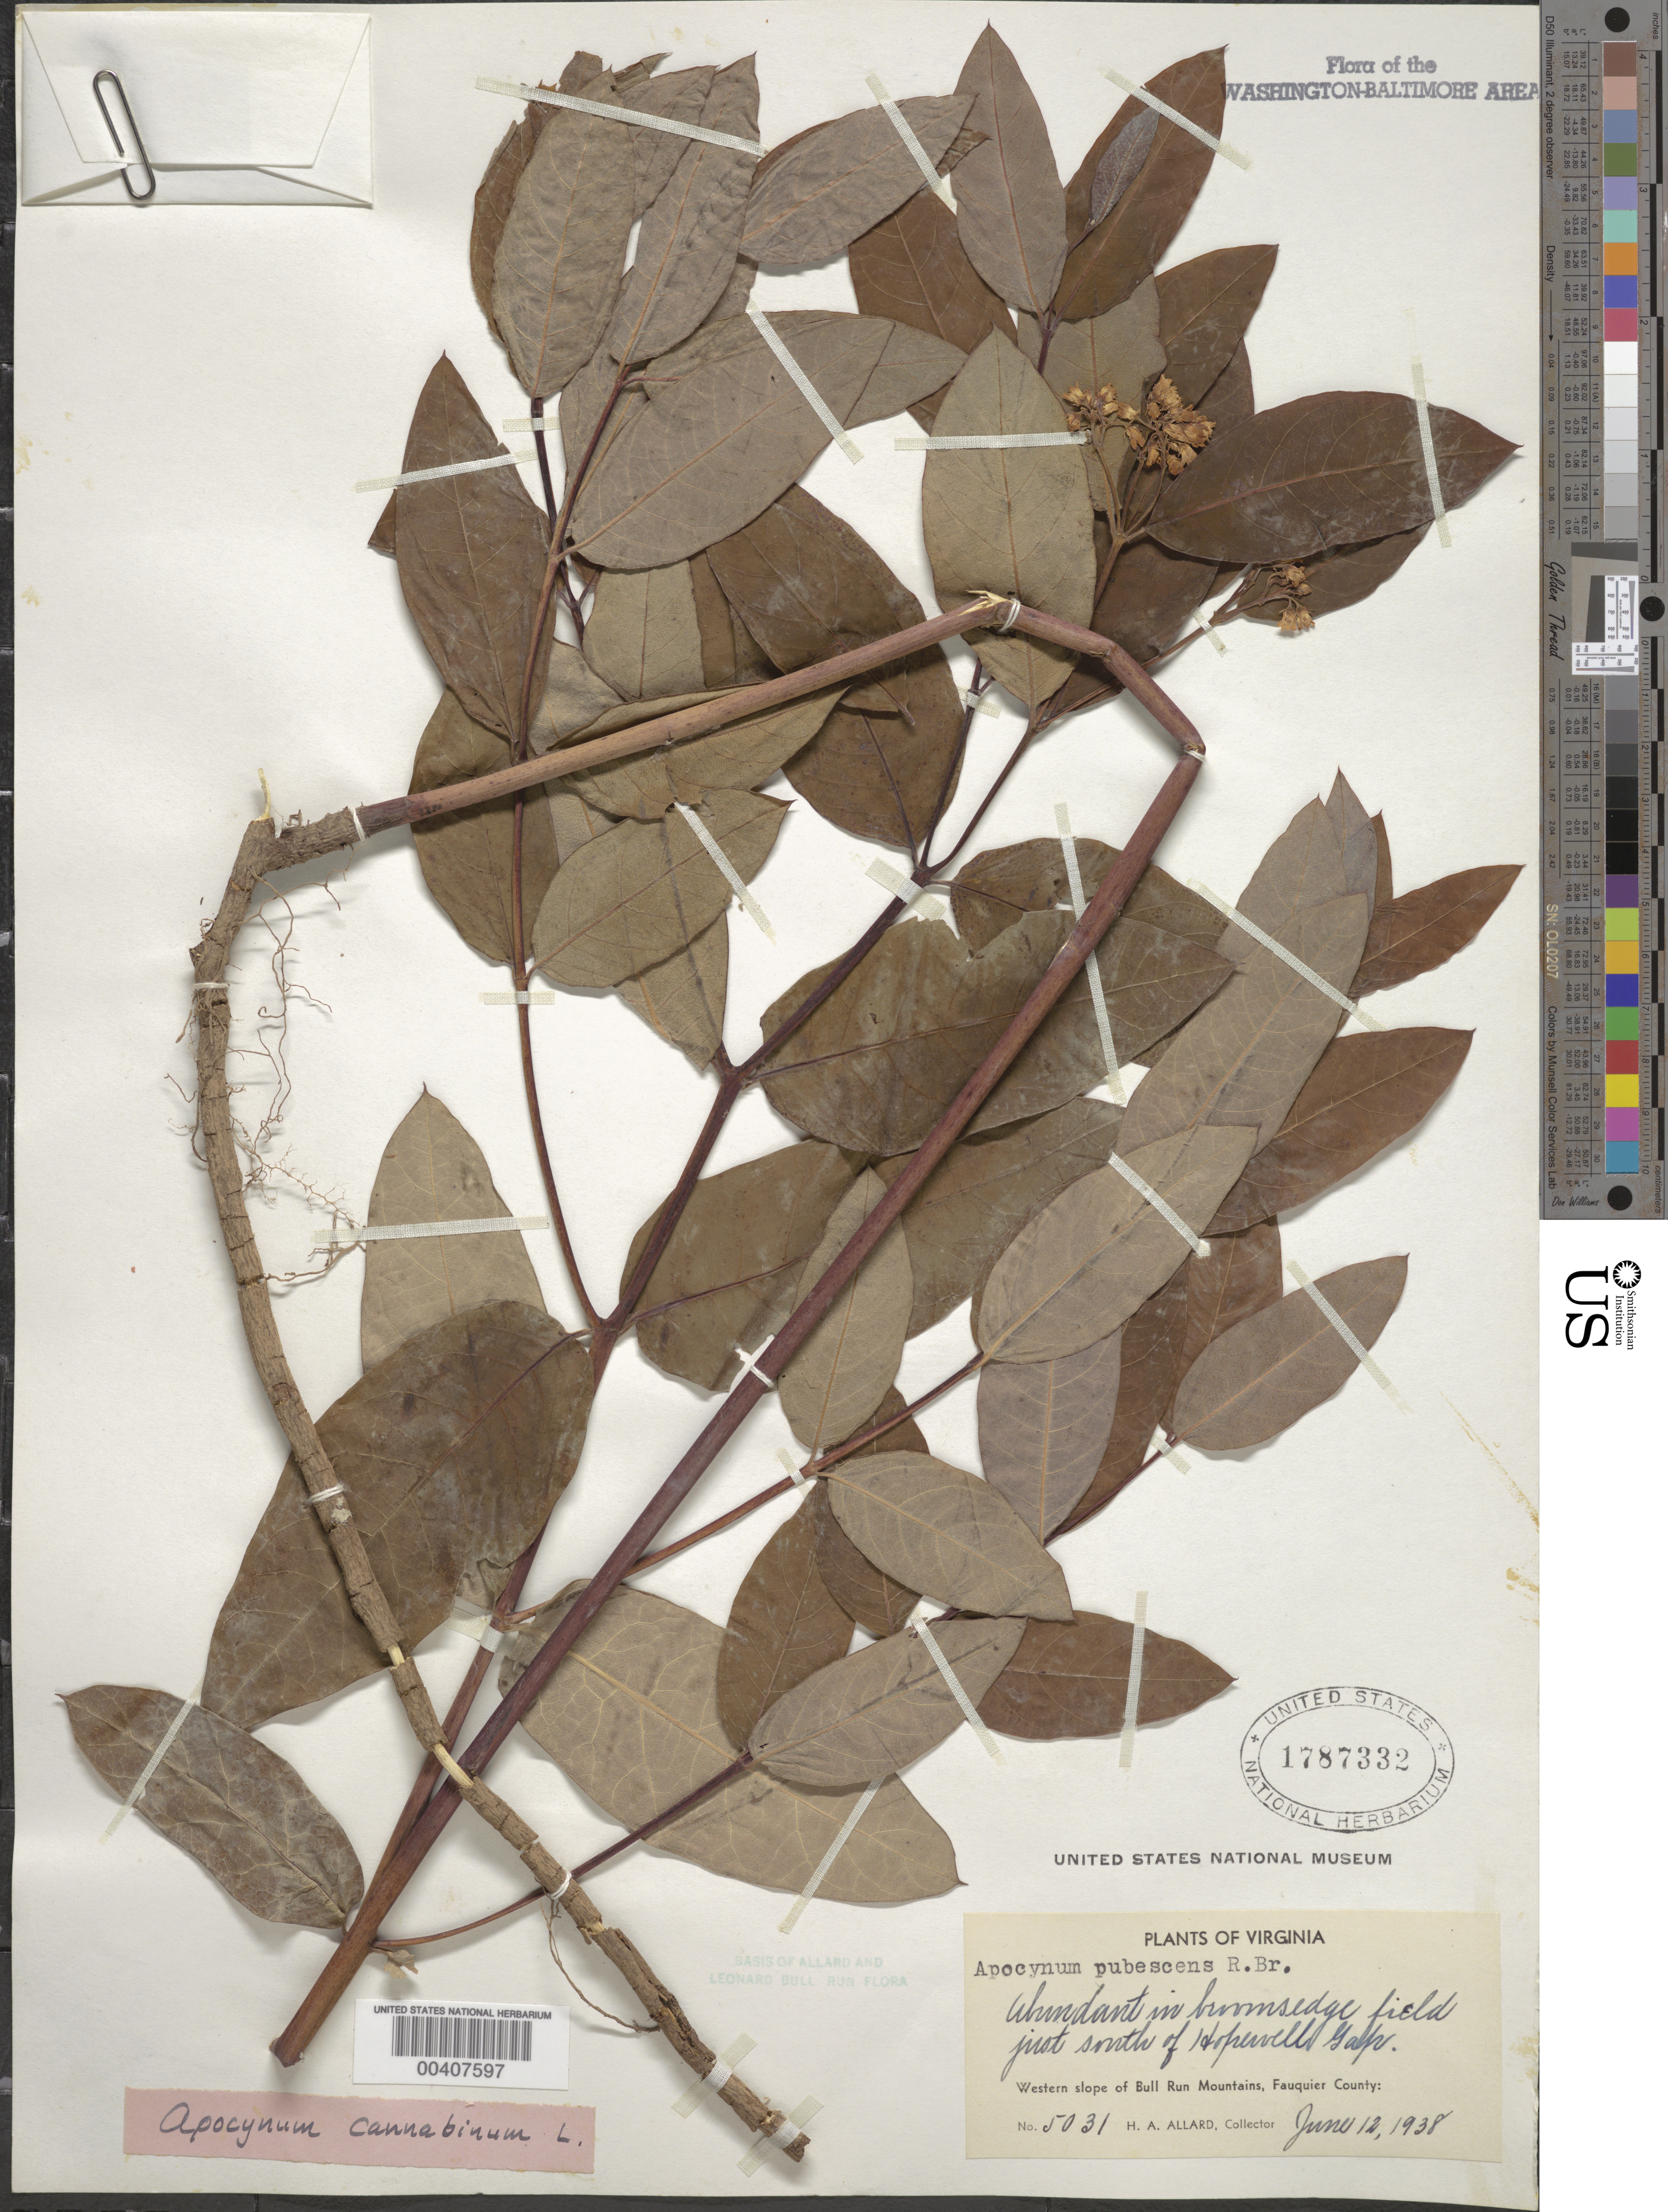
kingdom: Plantae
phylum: Tracheophyta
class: Magnoliopsida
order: Gentianales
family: Apocynaceae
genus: Apocynum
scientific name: Apocynum cannabinum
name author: L.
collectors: H. A. Allard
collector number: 5031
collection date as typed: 12 Jun 1938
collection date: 1938-06-12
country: United States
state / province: Virginia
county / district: Fauquier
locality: South of Hopewell Gap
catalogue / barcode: US 1787332